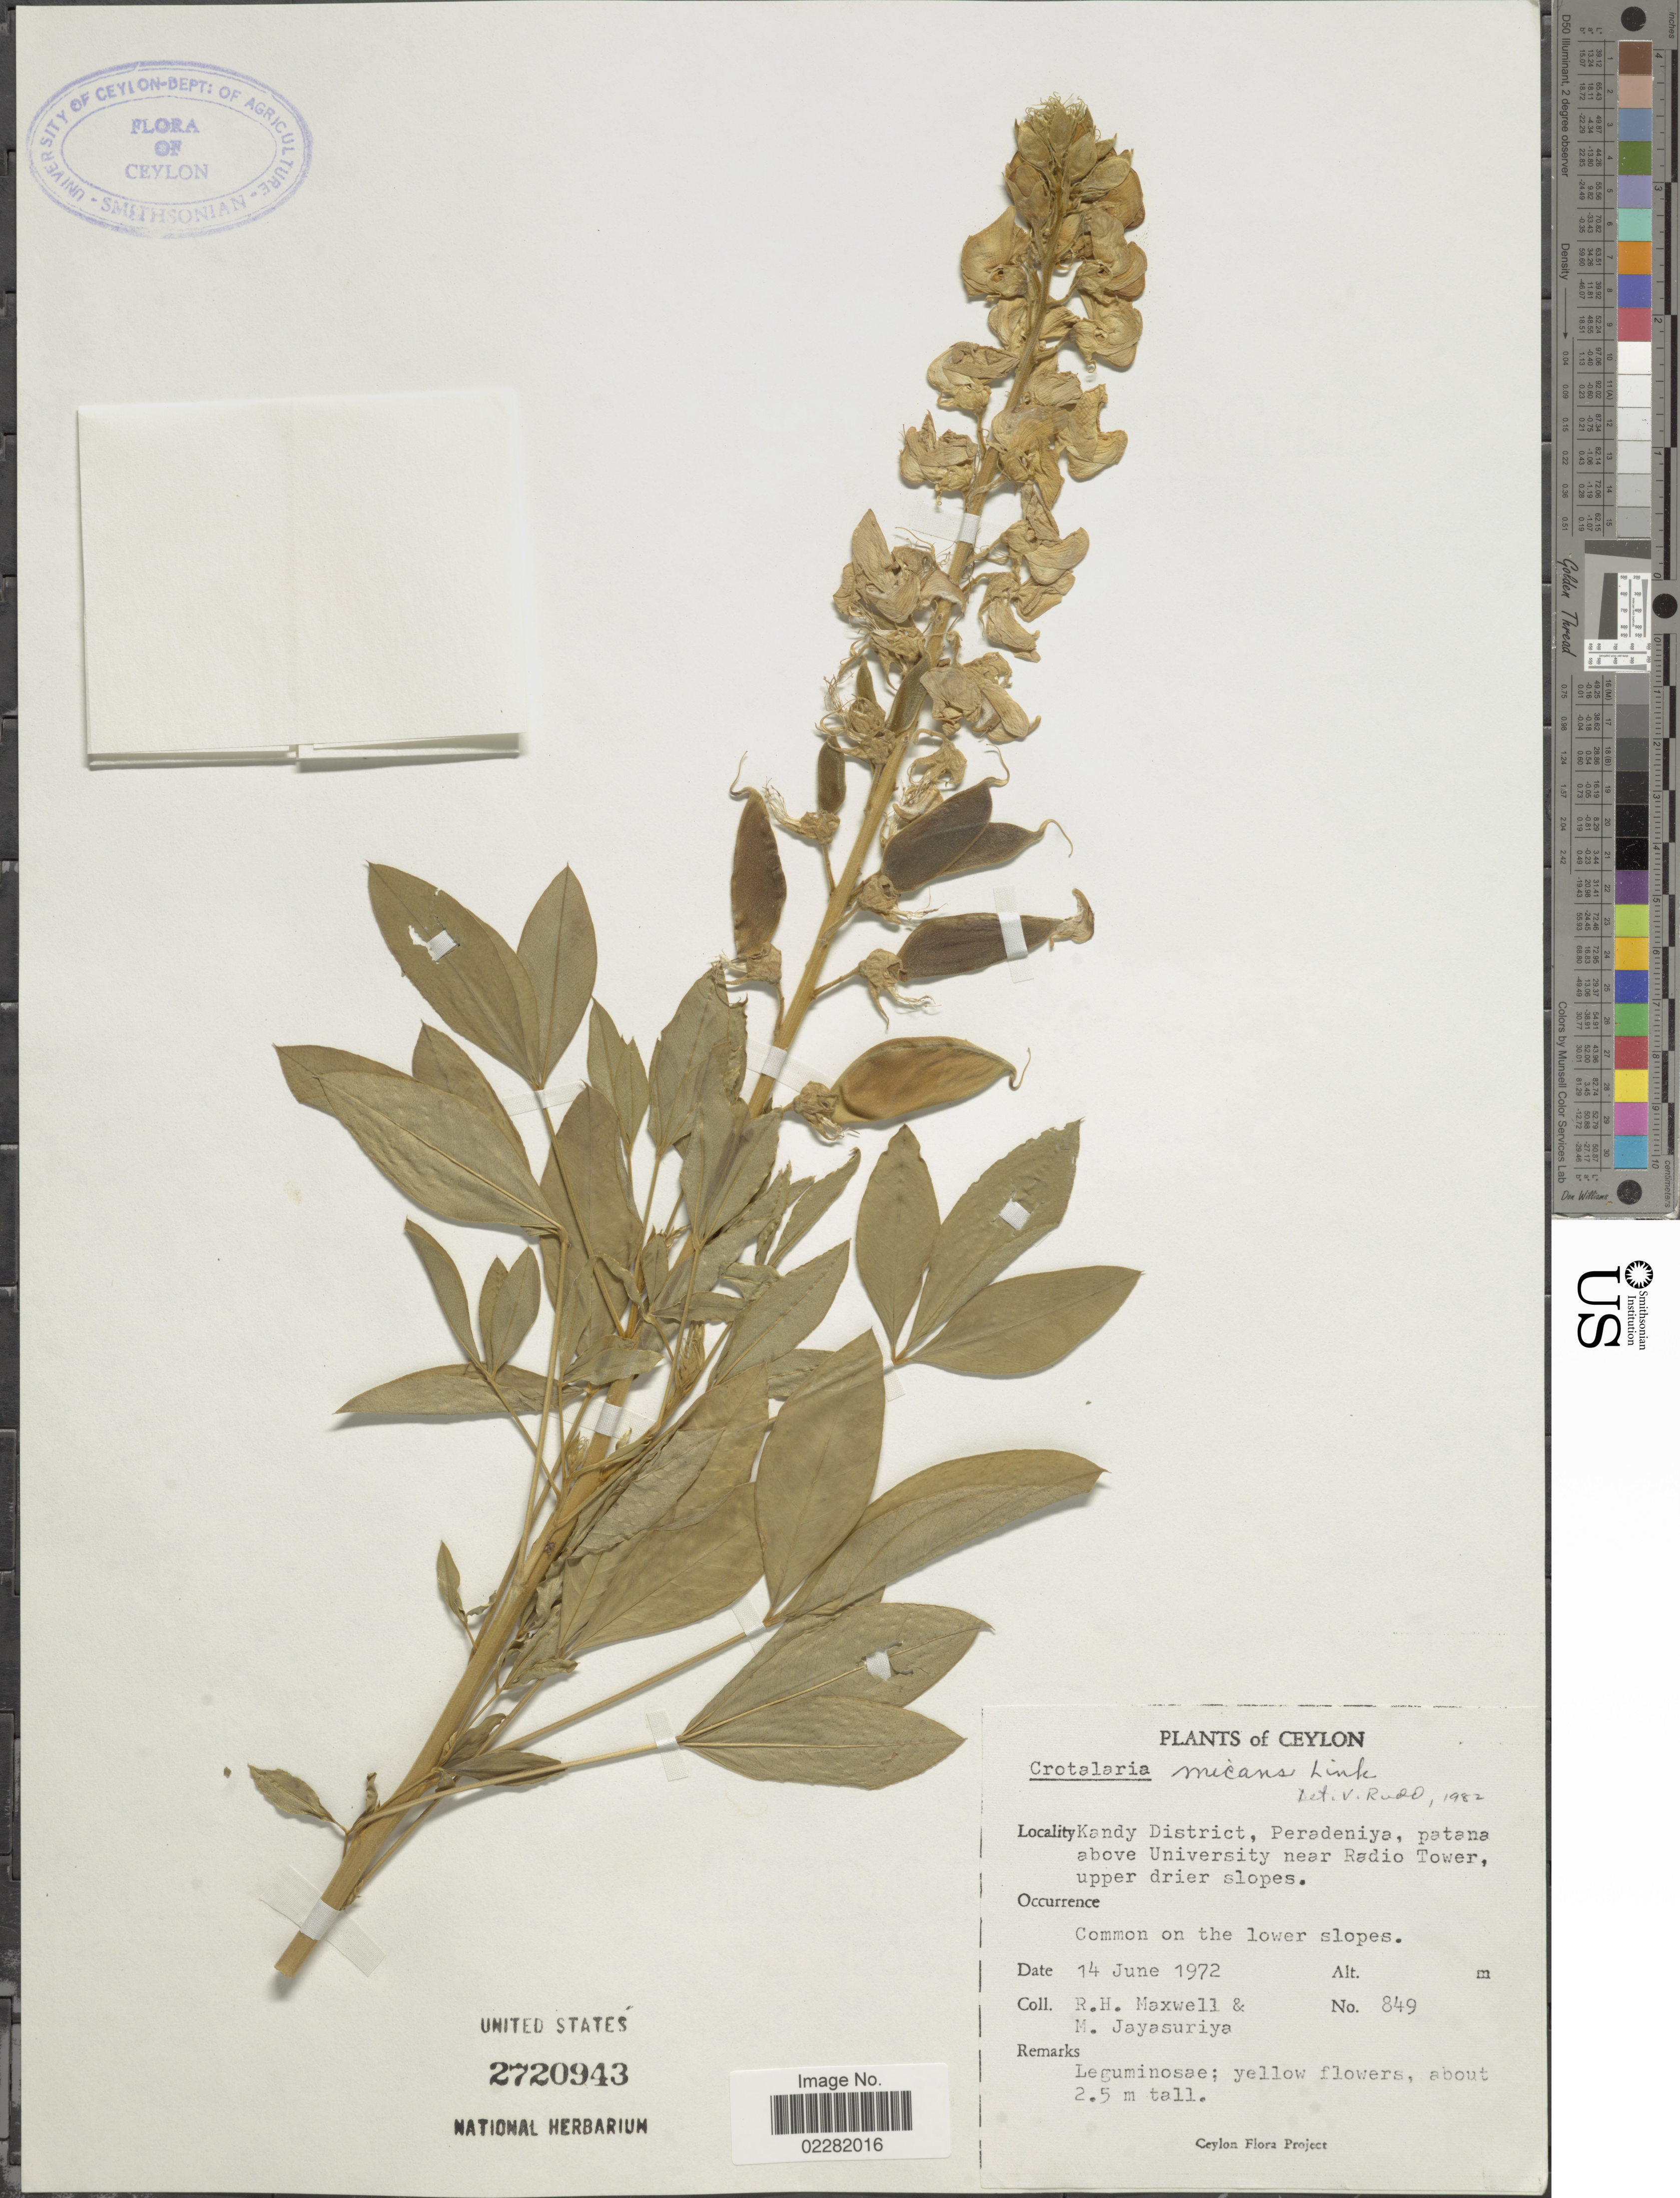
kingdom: Plantae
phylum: Tracheophyta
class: Magnoliopsida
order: Fabales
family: Fabaceae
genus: Crotalaria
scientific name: Crotalaria micans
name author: Link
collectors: R. Maxwell & M. Jayasuriya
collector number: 849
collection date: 1972-06-14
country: Sri Lanka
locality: Ceylon, Kandy District, Peradeniya, patana above University near Radio Tower,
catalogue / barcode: US 2720943